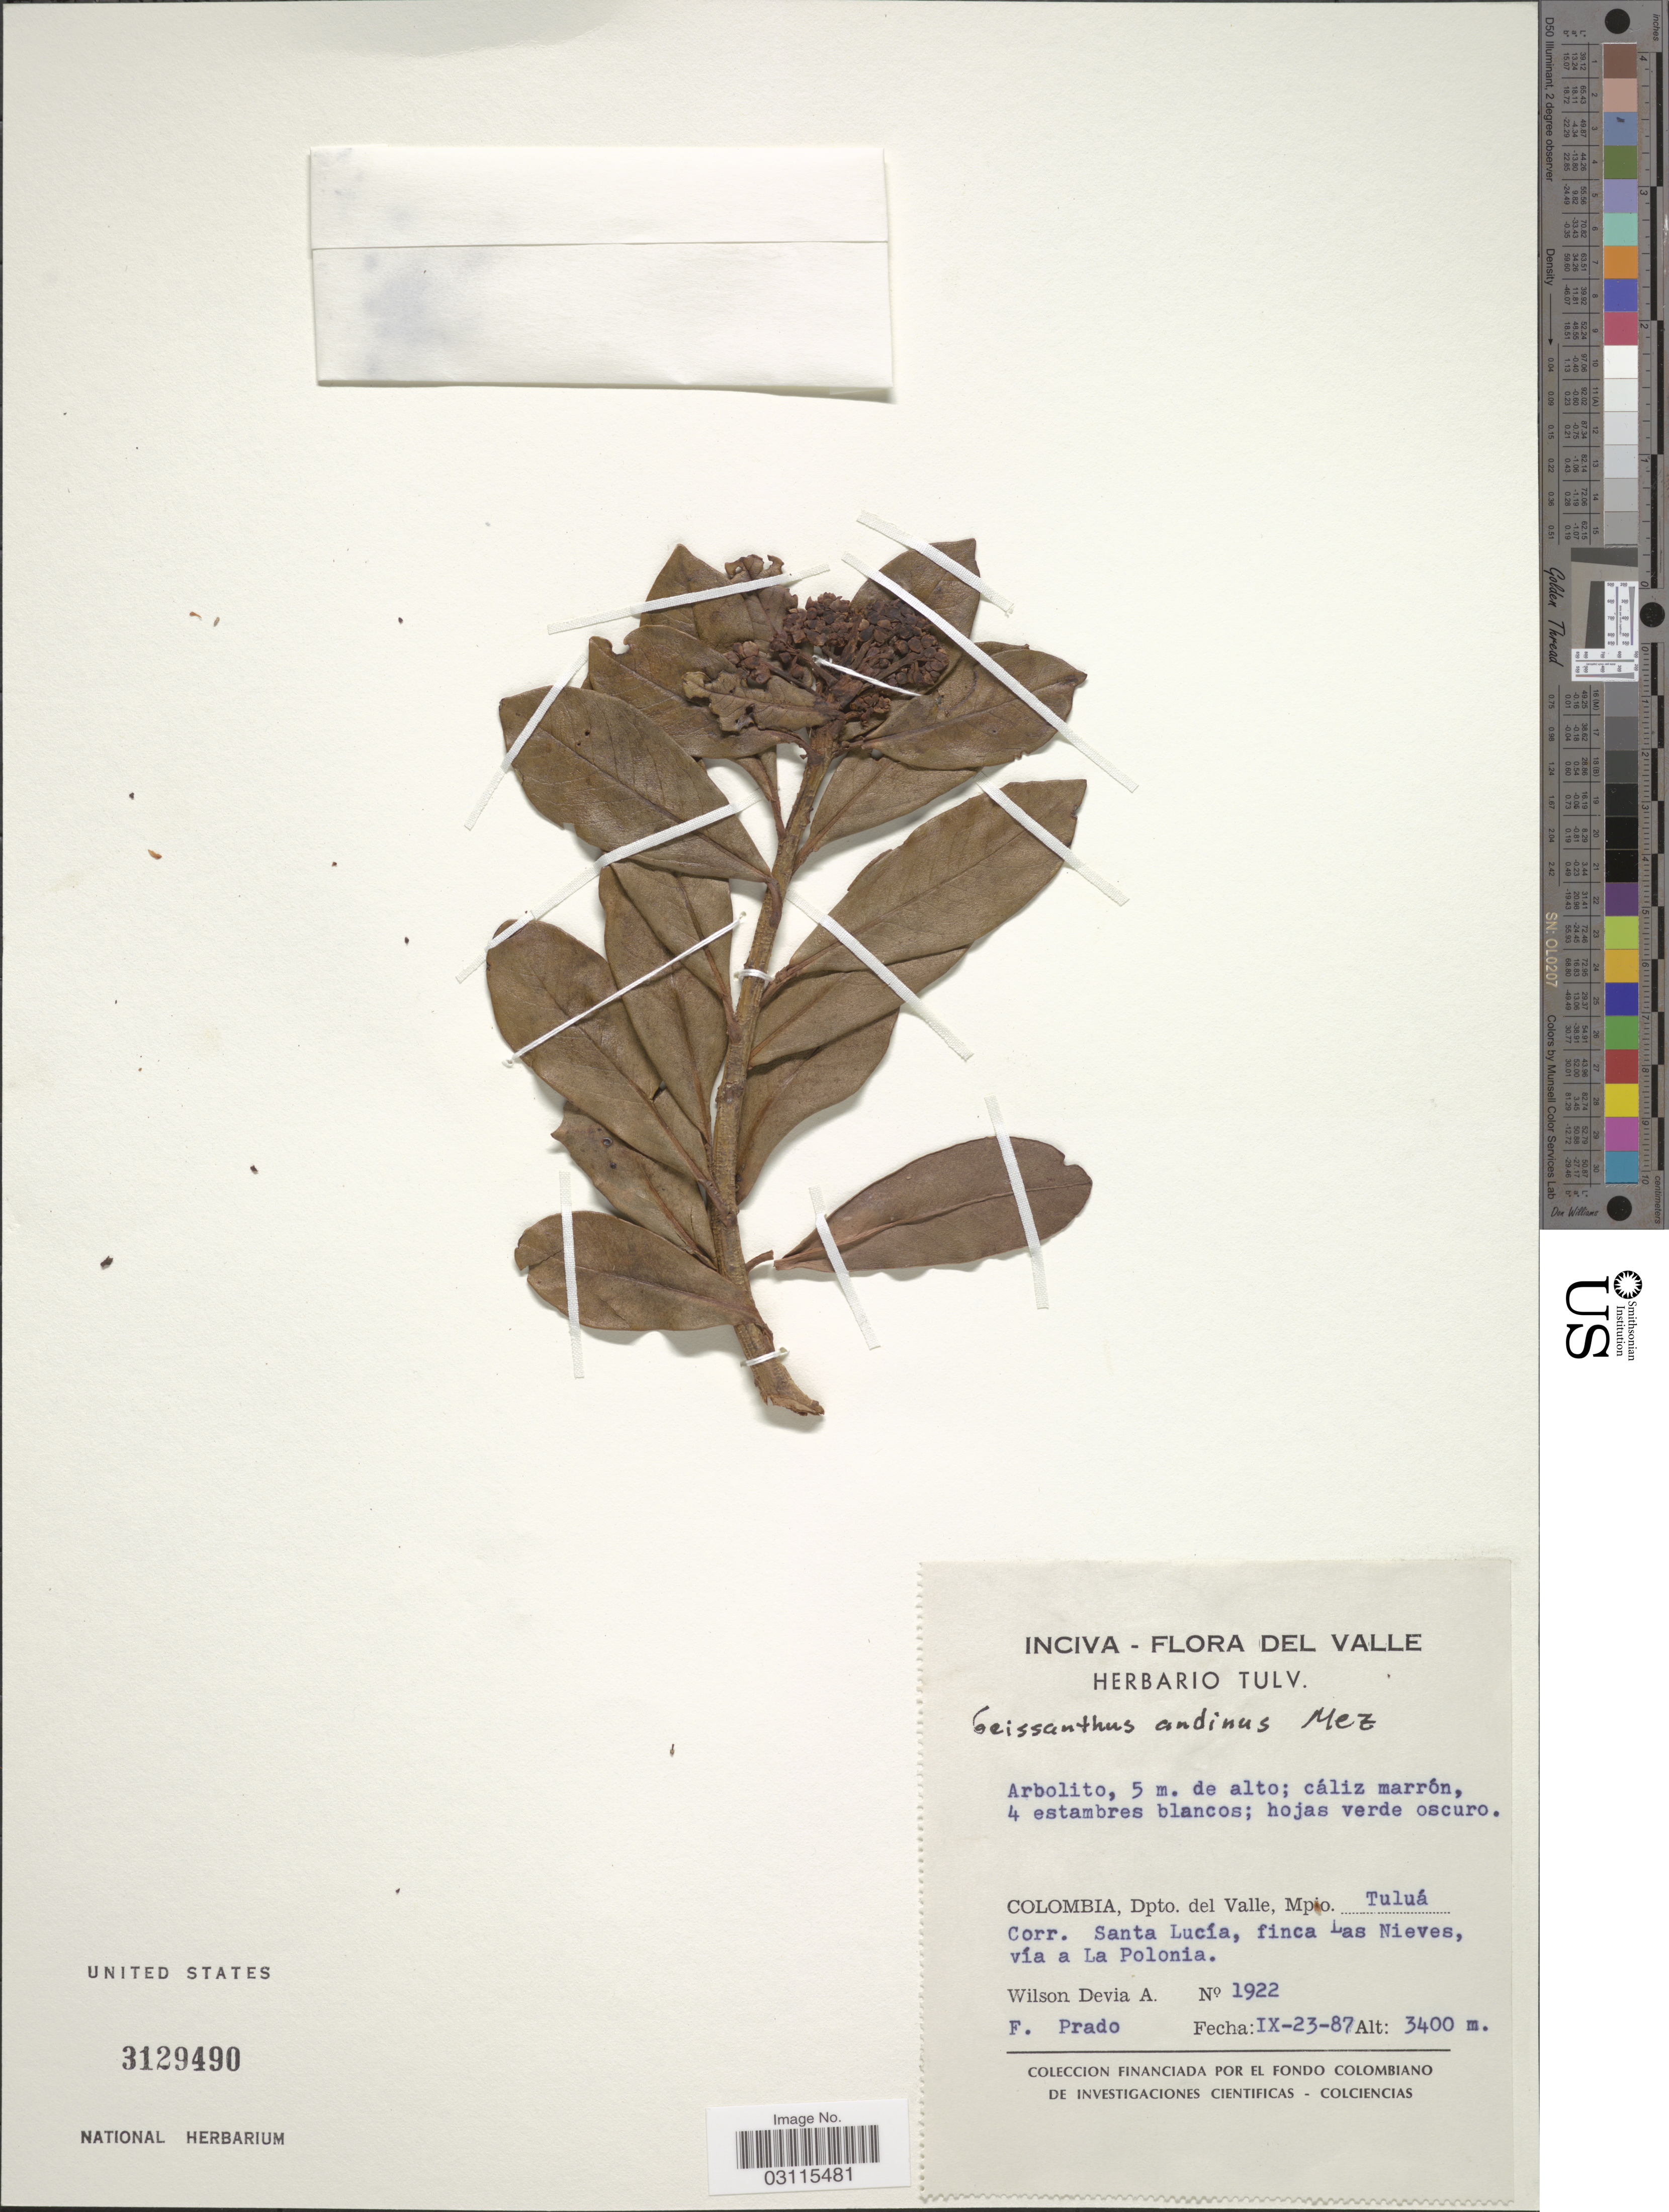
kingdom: Plantae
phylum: Tracheophyta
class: Magnoliopsida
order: Ericales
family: Primulaceae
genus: Geissanthus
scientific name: Geissanthus andinus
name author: Mez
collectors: W. Devia A. & F. Prado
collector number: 1922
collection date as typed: Transcribed d/m/y: 23/9/87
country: Colombia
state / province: Valle del Cauca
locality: Dpto. del Valle, Mpio Tuluá. Corr. Santa Lucía, finca Las Nieves, vía a La Polonia.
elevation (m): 3400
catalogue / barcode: US 3129490